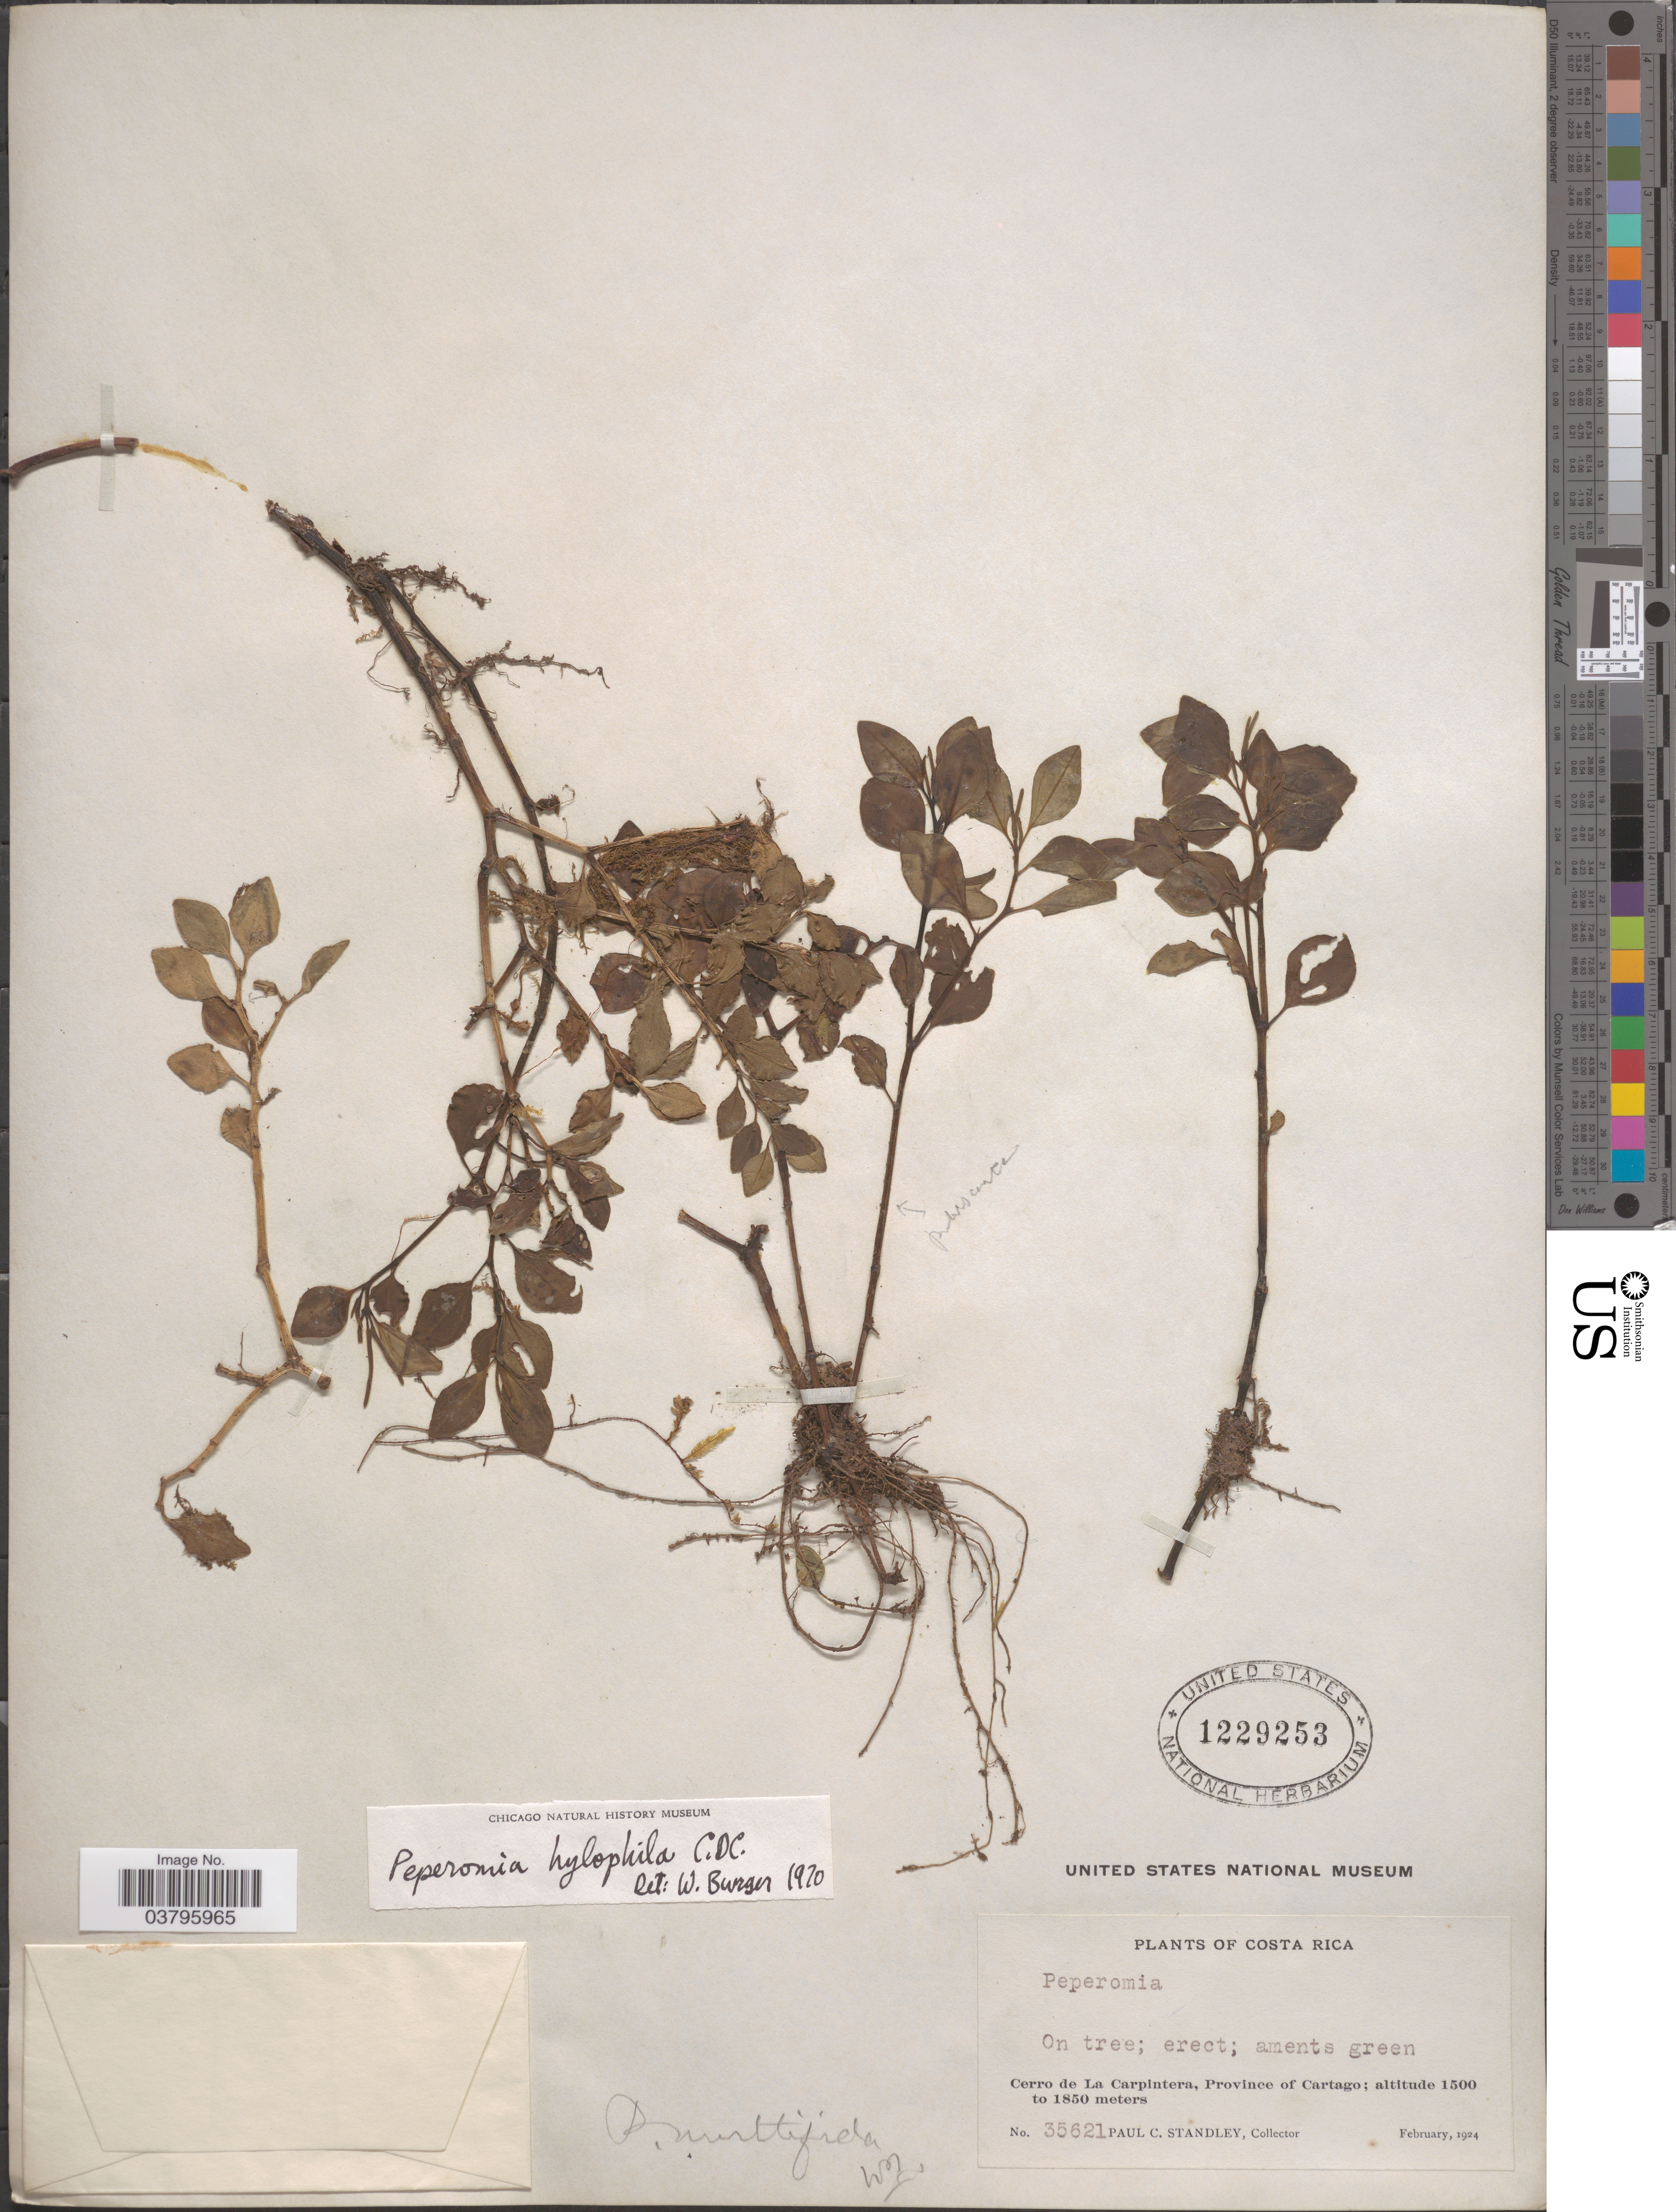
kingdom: Plantae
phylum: Tracheophyta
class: Magnoliopsida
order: Piperales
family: Piperaceae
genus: Peperomia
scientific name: Peperomia hylophila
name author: C. DC. in Pittier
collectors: P. C. Standley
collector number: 35621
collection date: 1924-02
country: Costa Rica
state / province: Cartago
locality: Cerro de La Carpintera.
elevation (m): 1500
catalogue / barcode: US 1229253